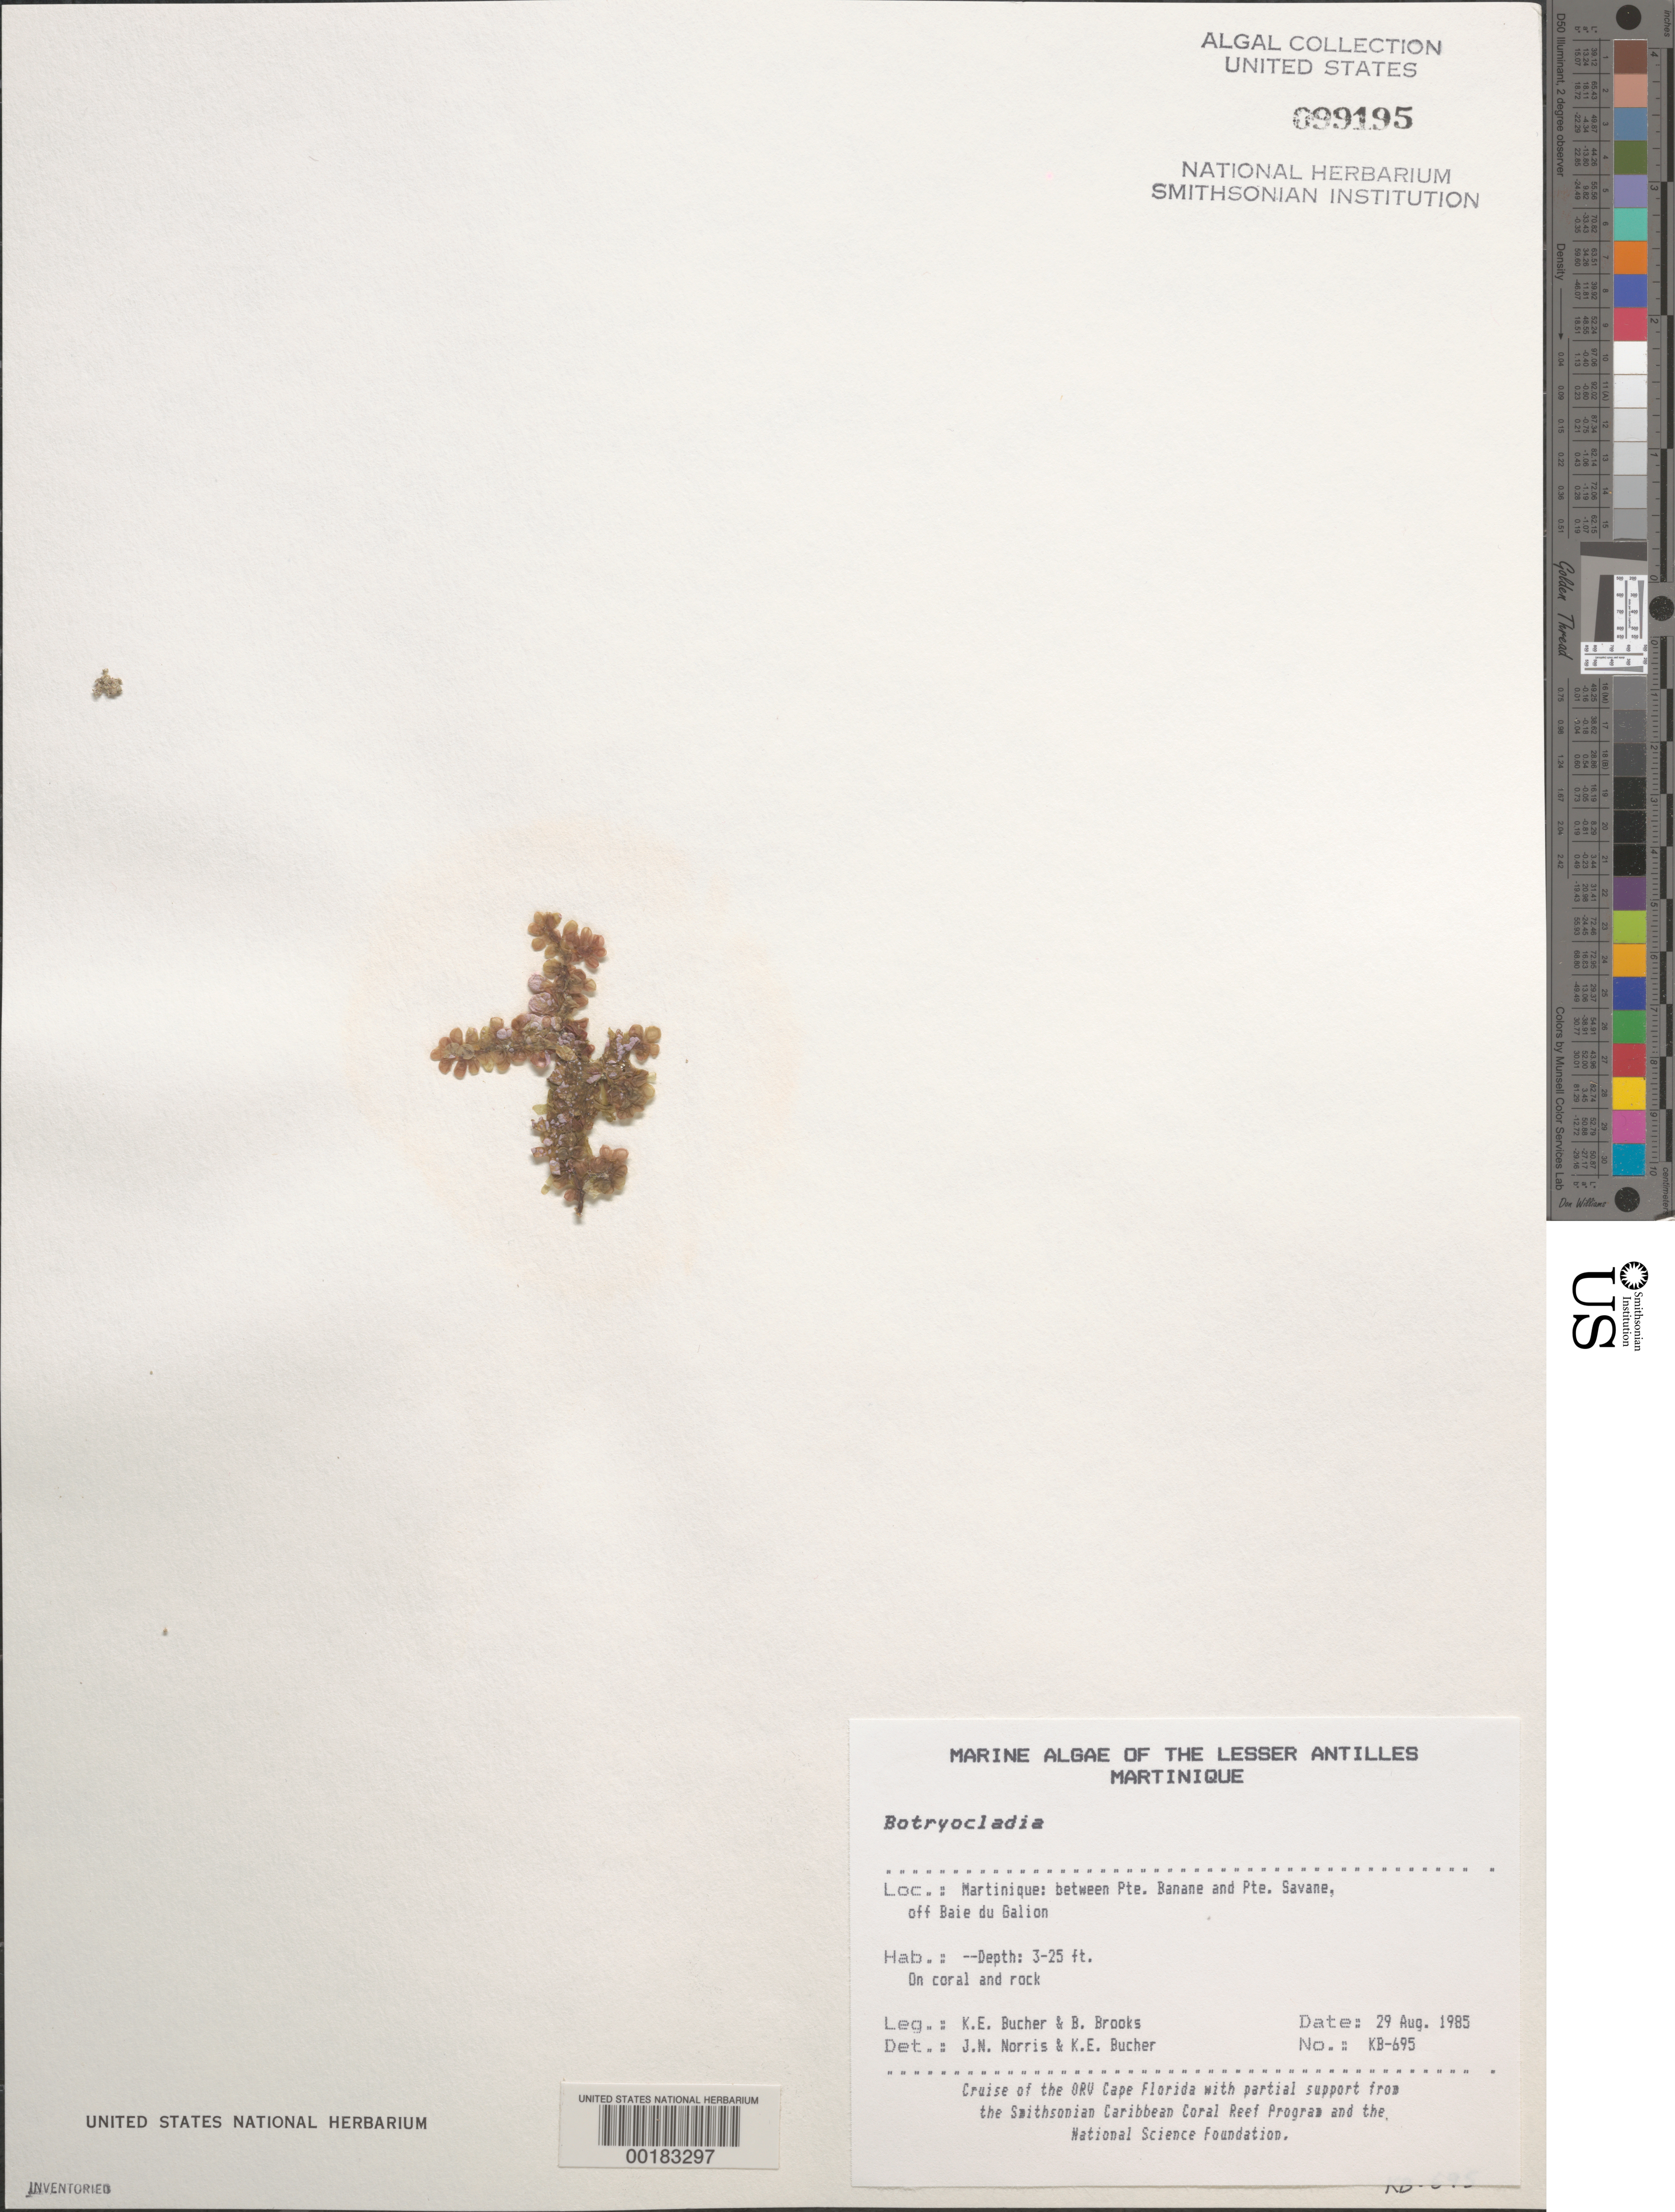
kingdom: Plantae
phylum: Rhodophyta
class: Florideophyceae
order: Rhodymeniales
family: Rhodymeniaceae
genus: Botryocladia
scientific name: Botryocladia sp.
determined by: Norris, J. N.; Bucher, K. E.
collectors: K. E. Bucher & B. Brooks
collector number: Kb-695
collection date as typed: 29 Aug 1985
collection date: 1985-08-29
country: Martinique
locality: Between Pointe Banane and Pointe Savane, off Baie du Galion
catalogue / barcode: US 99195